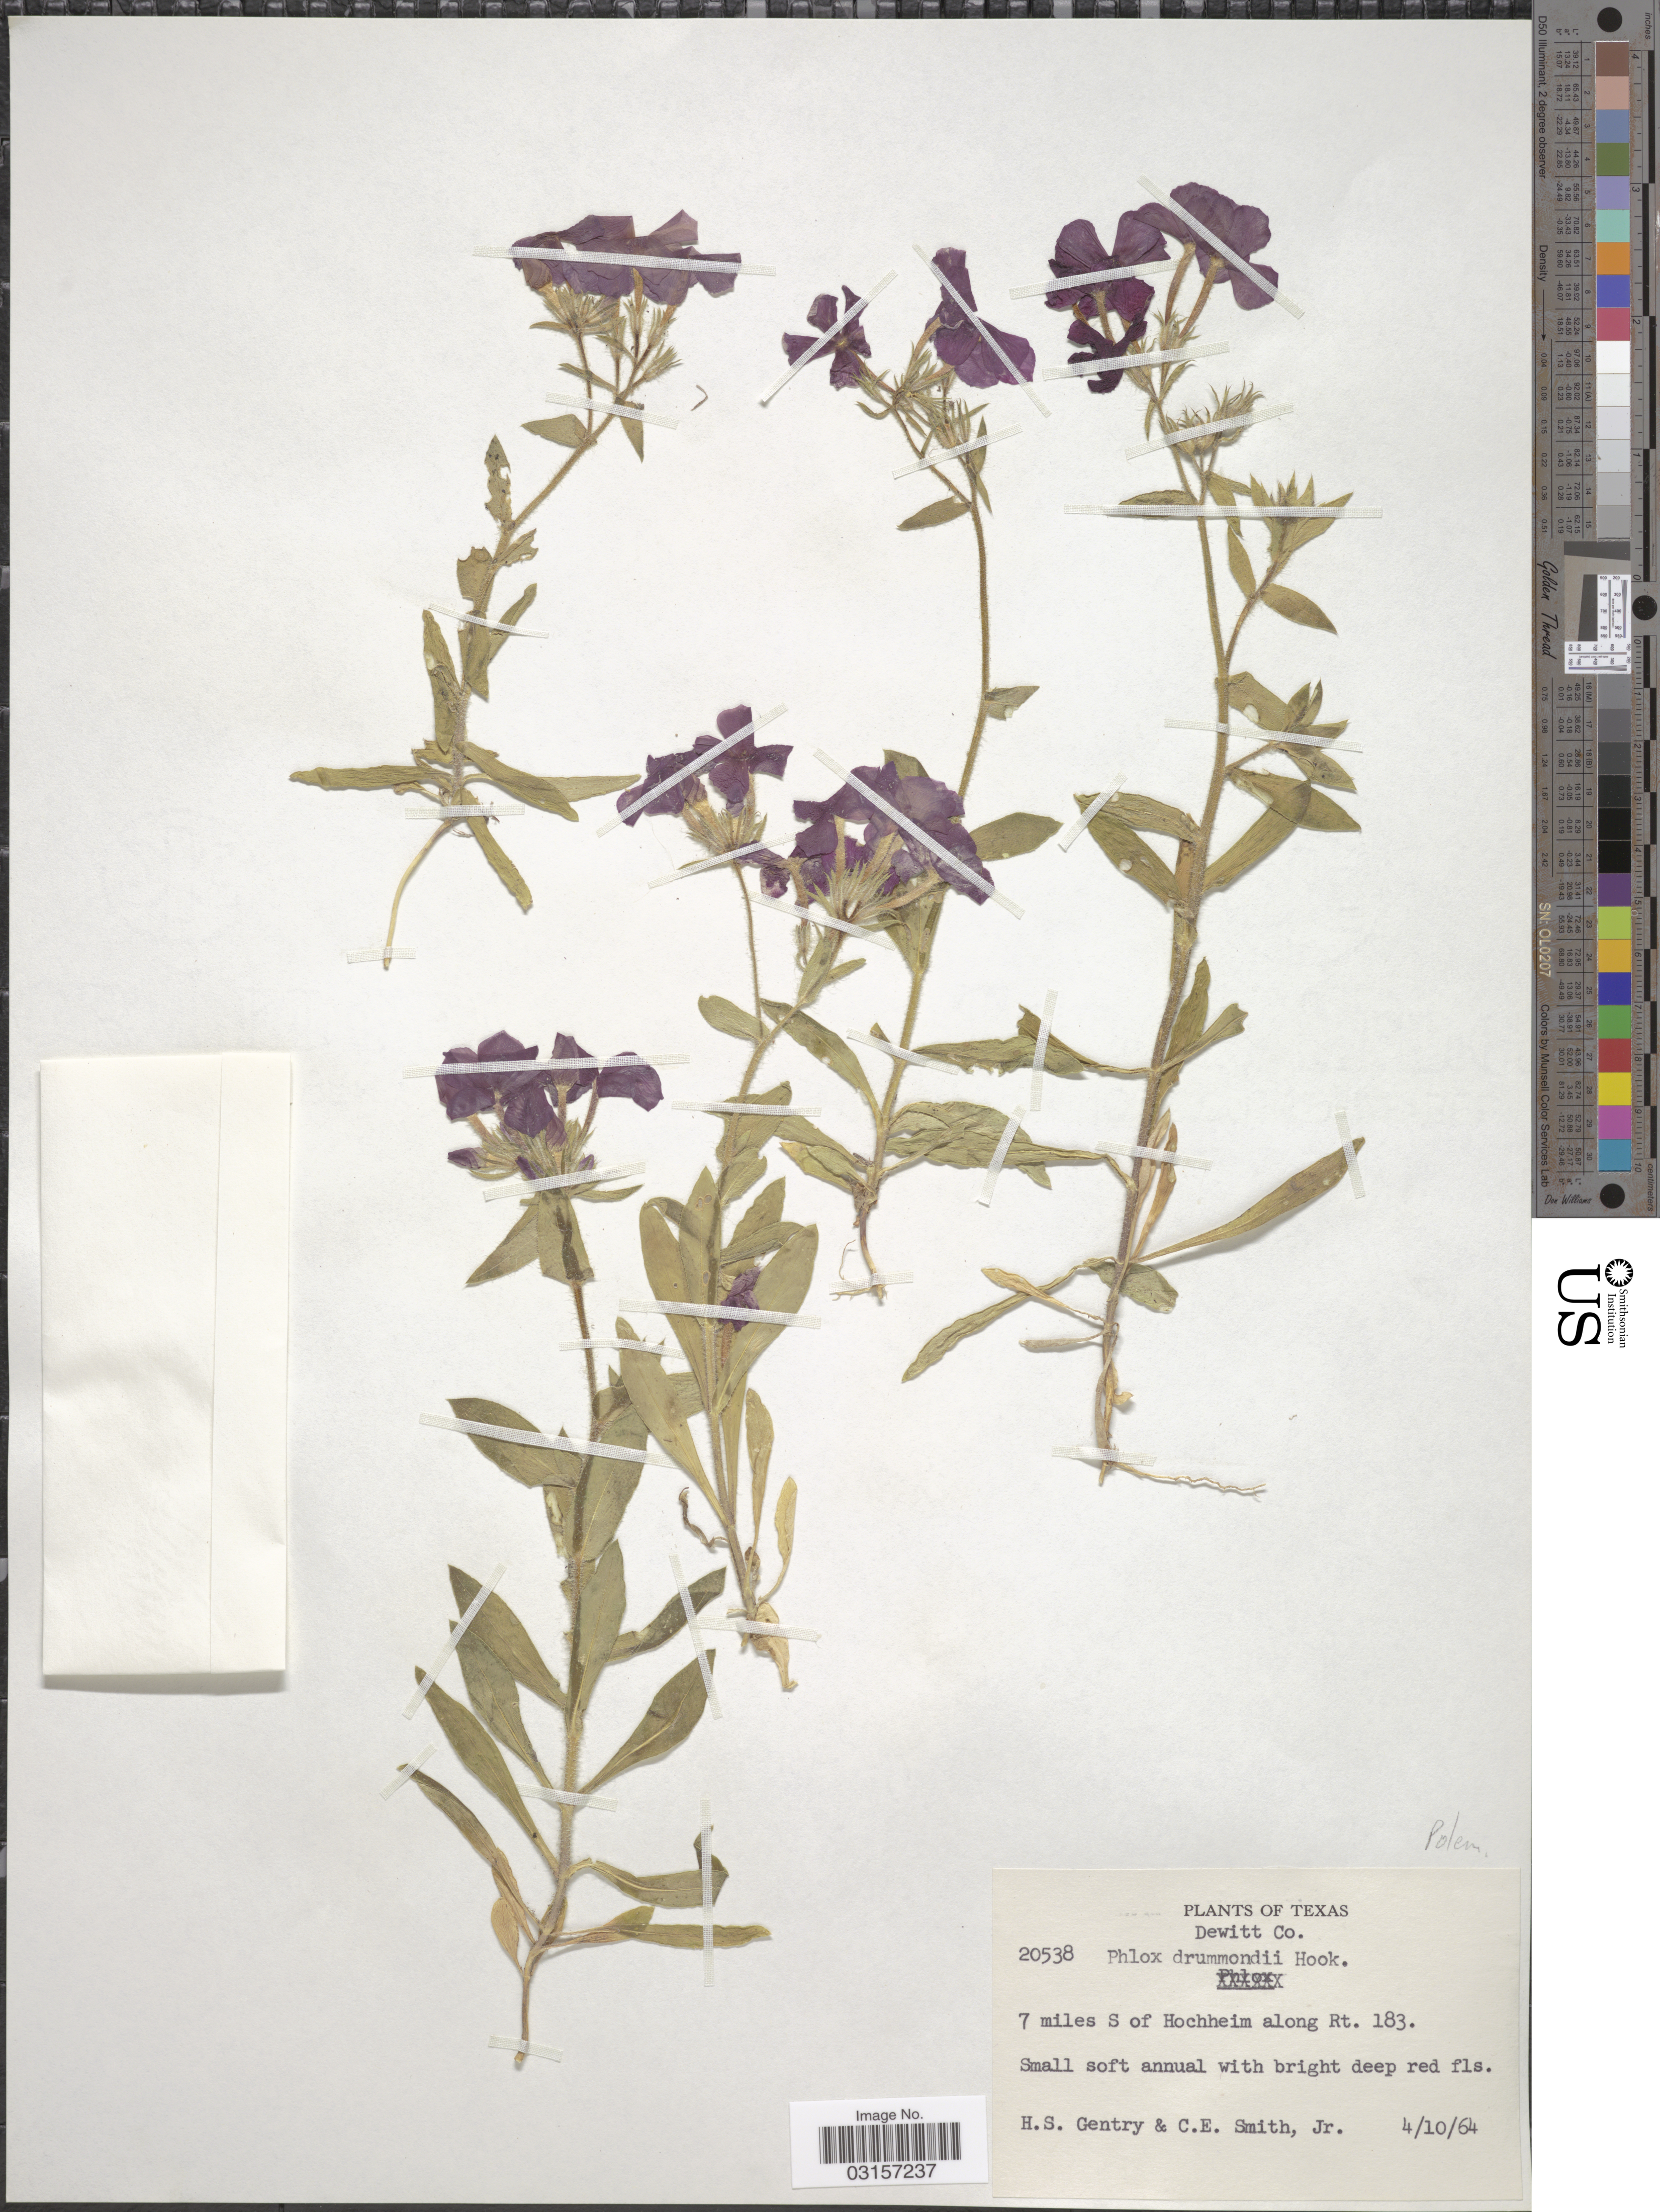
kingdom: Plantae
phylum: Tracheophyta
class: Magnoliopsida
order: Ericales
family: Polemoniaceae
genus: Phlox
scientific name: Phlox drummondii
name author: Hook.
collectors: H. S. Gentry & C. E. Smith Jr.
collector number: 20538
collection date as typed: Transcribed d/m/y: 10/4/64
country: United States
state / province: Texas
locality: Dewitt Co., 7 miles S of Hochheim along Rt. 183.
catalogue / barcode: US 103154